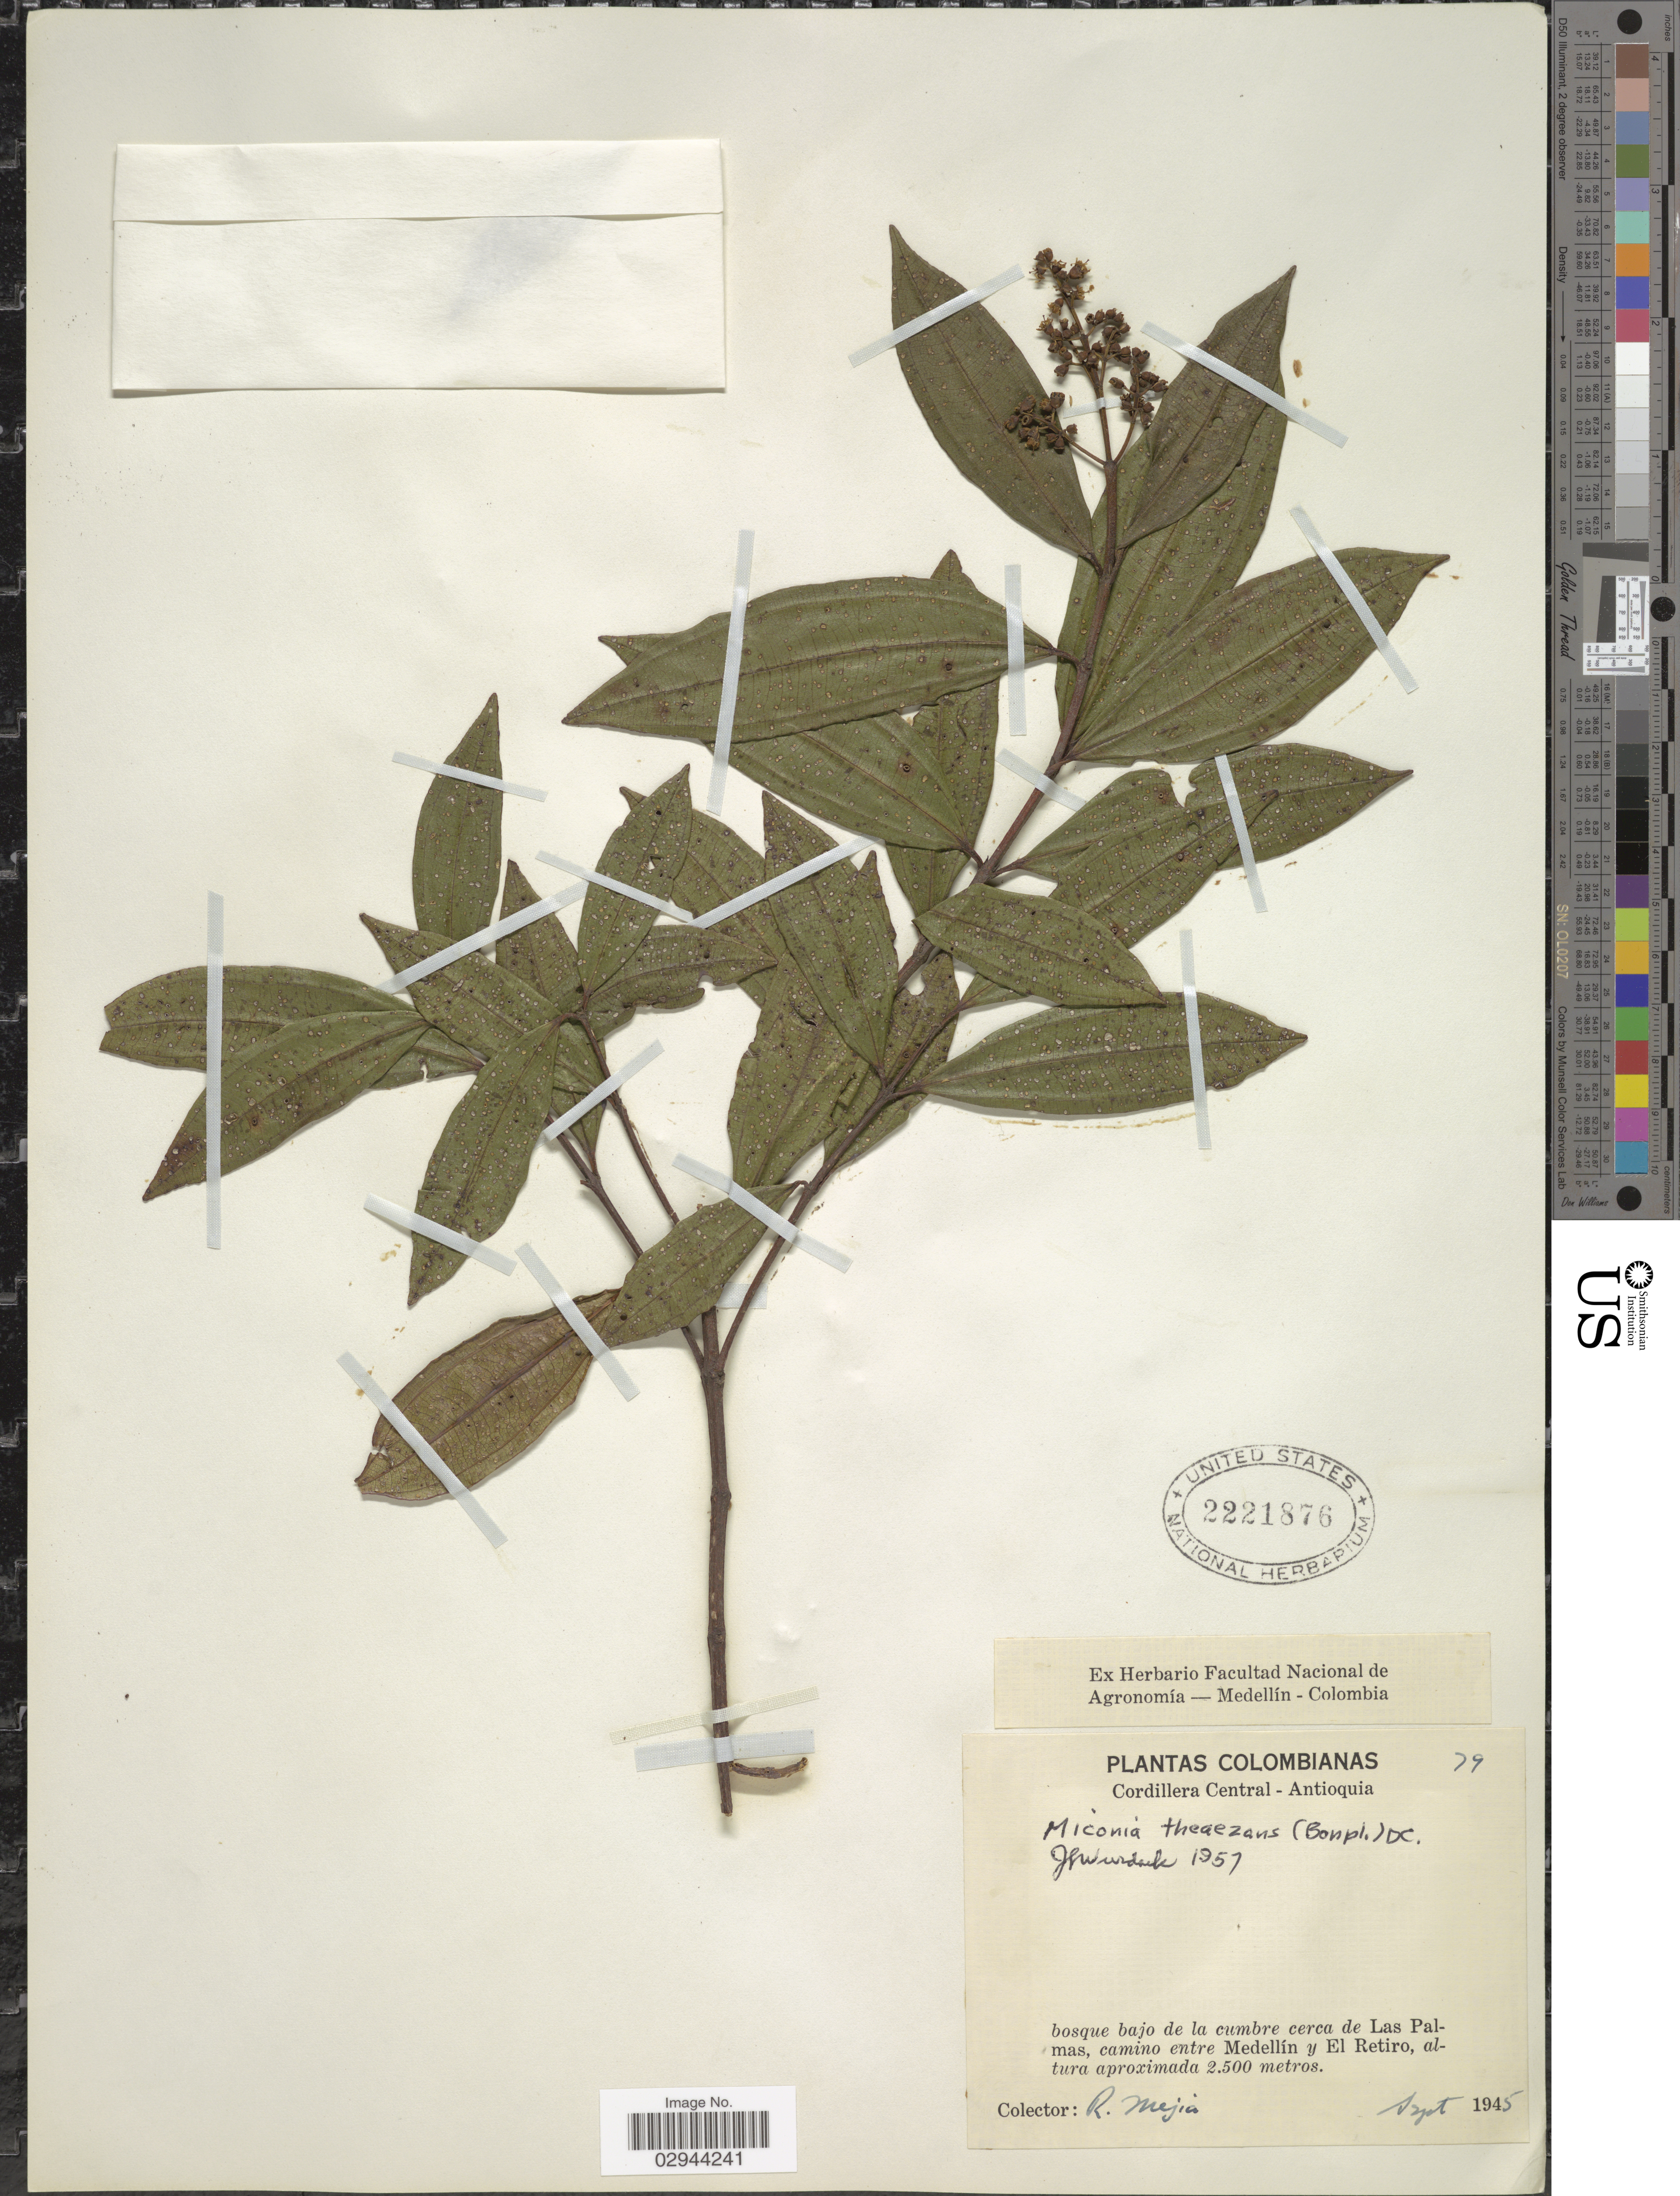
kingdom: Plantae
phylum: Tracheophyta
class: Magnoliopsida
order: Myrtales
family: Melastomataceae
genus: Miconia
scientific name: Miconia theizans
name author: (Bonpl.) Cogn.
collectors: R. Breja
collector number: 79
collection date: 1945-09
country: Colombia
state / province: Antioquia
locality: Cordillera Central, bosque bajo de la cumbre cerca de Las Palmas, camino entre Medellín y El Retiro.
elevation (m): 2500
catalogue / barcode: US 2221876